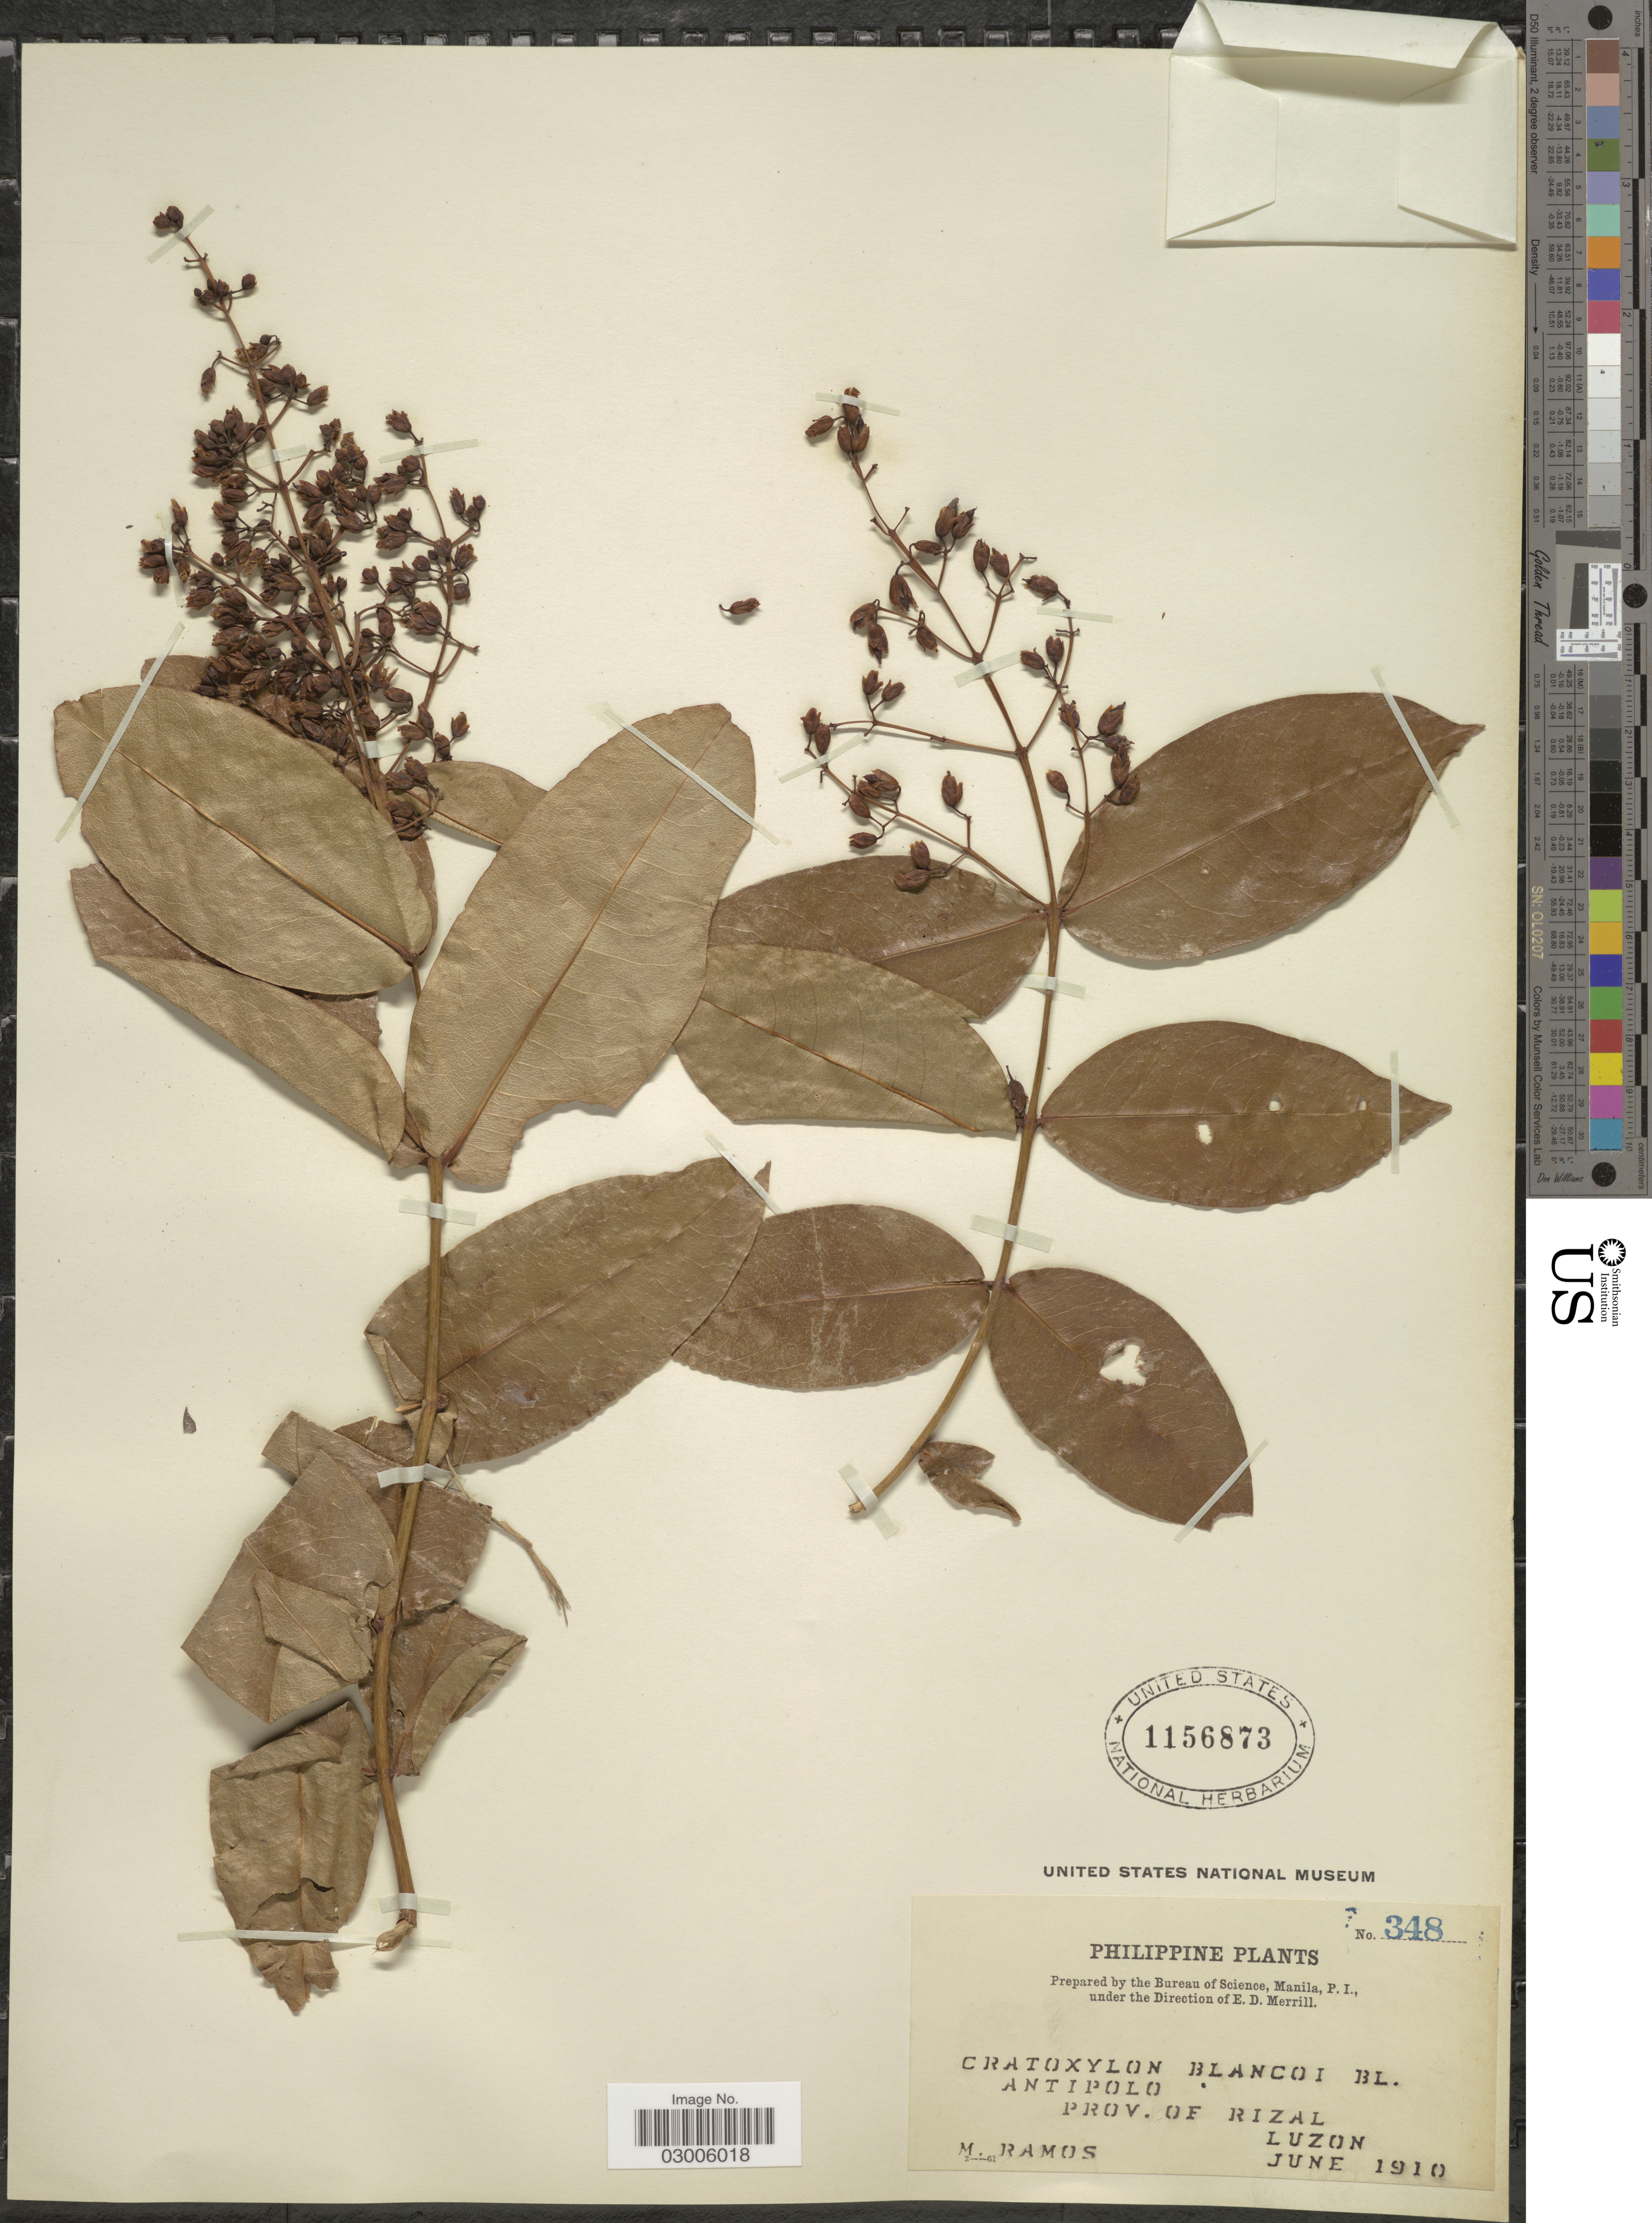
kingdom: Plantae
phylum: Tracheophyta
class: Magnoliopsida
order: Malpighiales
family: Hypericaceae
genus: Cratoxylum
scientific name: Cratoxylum blancoi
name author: Blume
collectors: M. Ramos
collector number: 348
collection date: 1910-06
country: Philippines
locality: Antipolo. Prov. of Rizal. Luzon.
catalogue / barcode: US 1156873